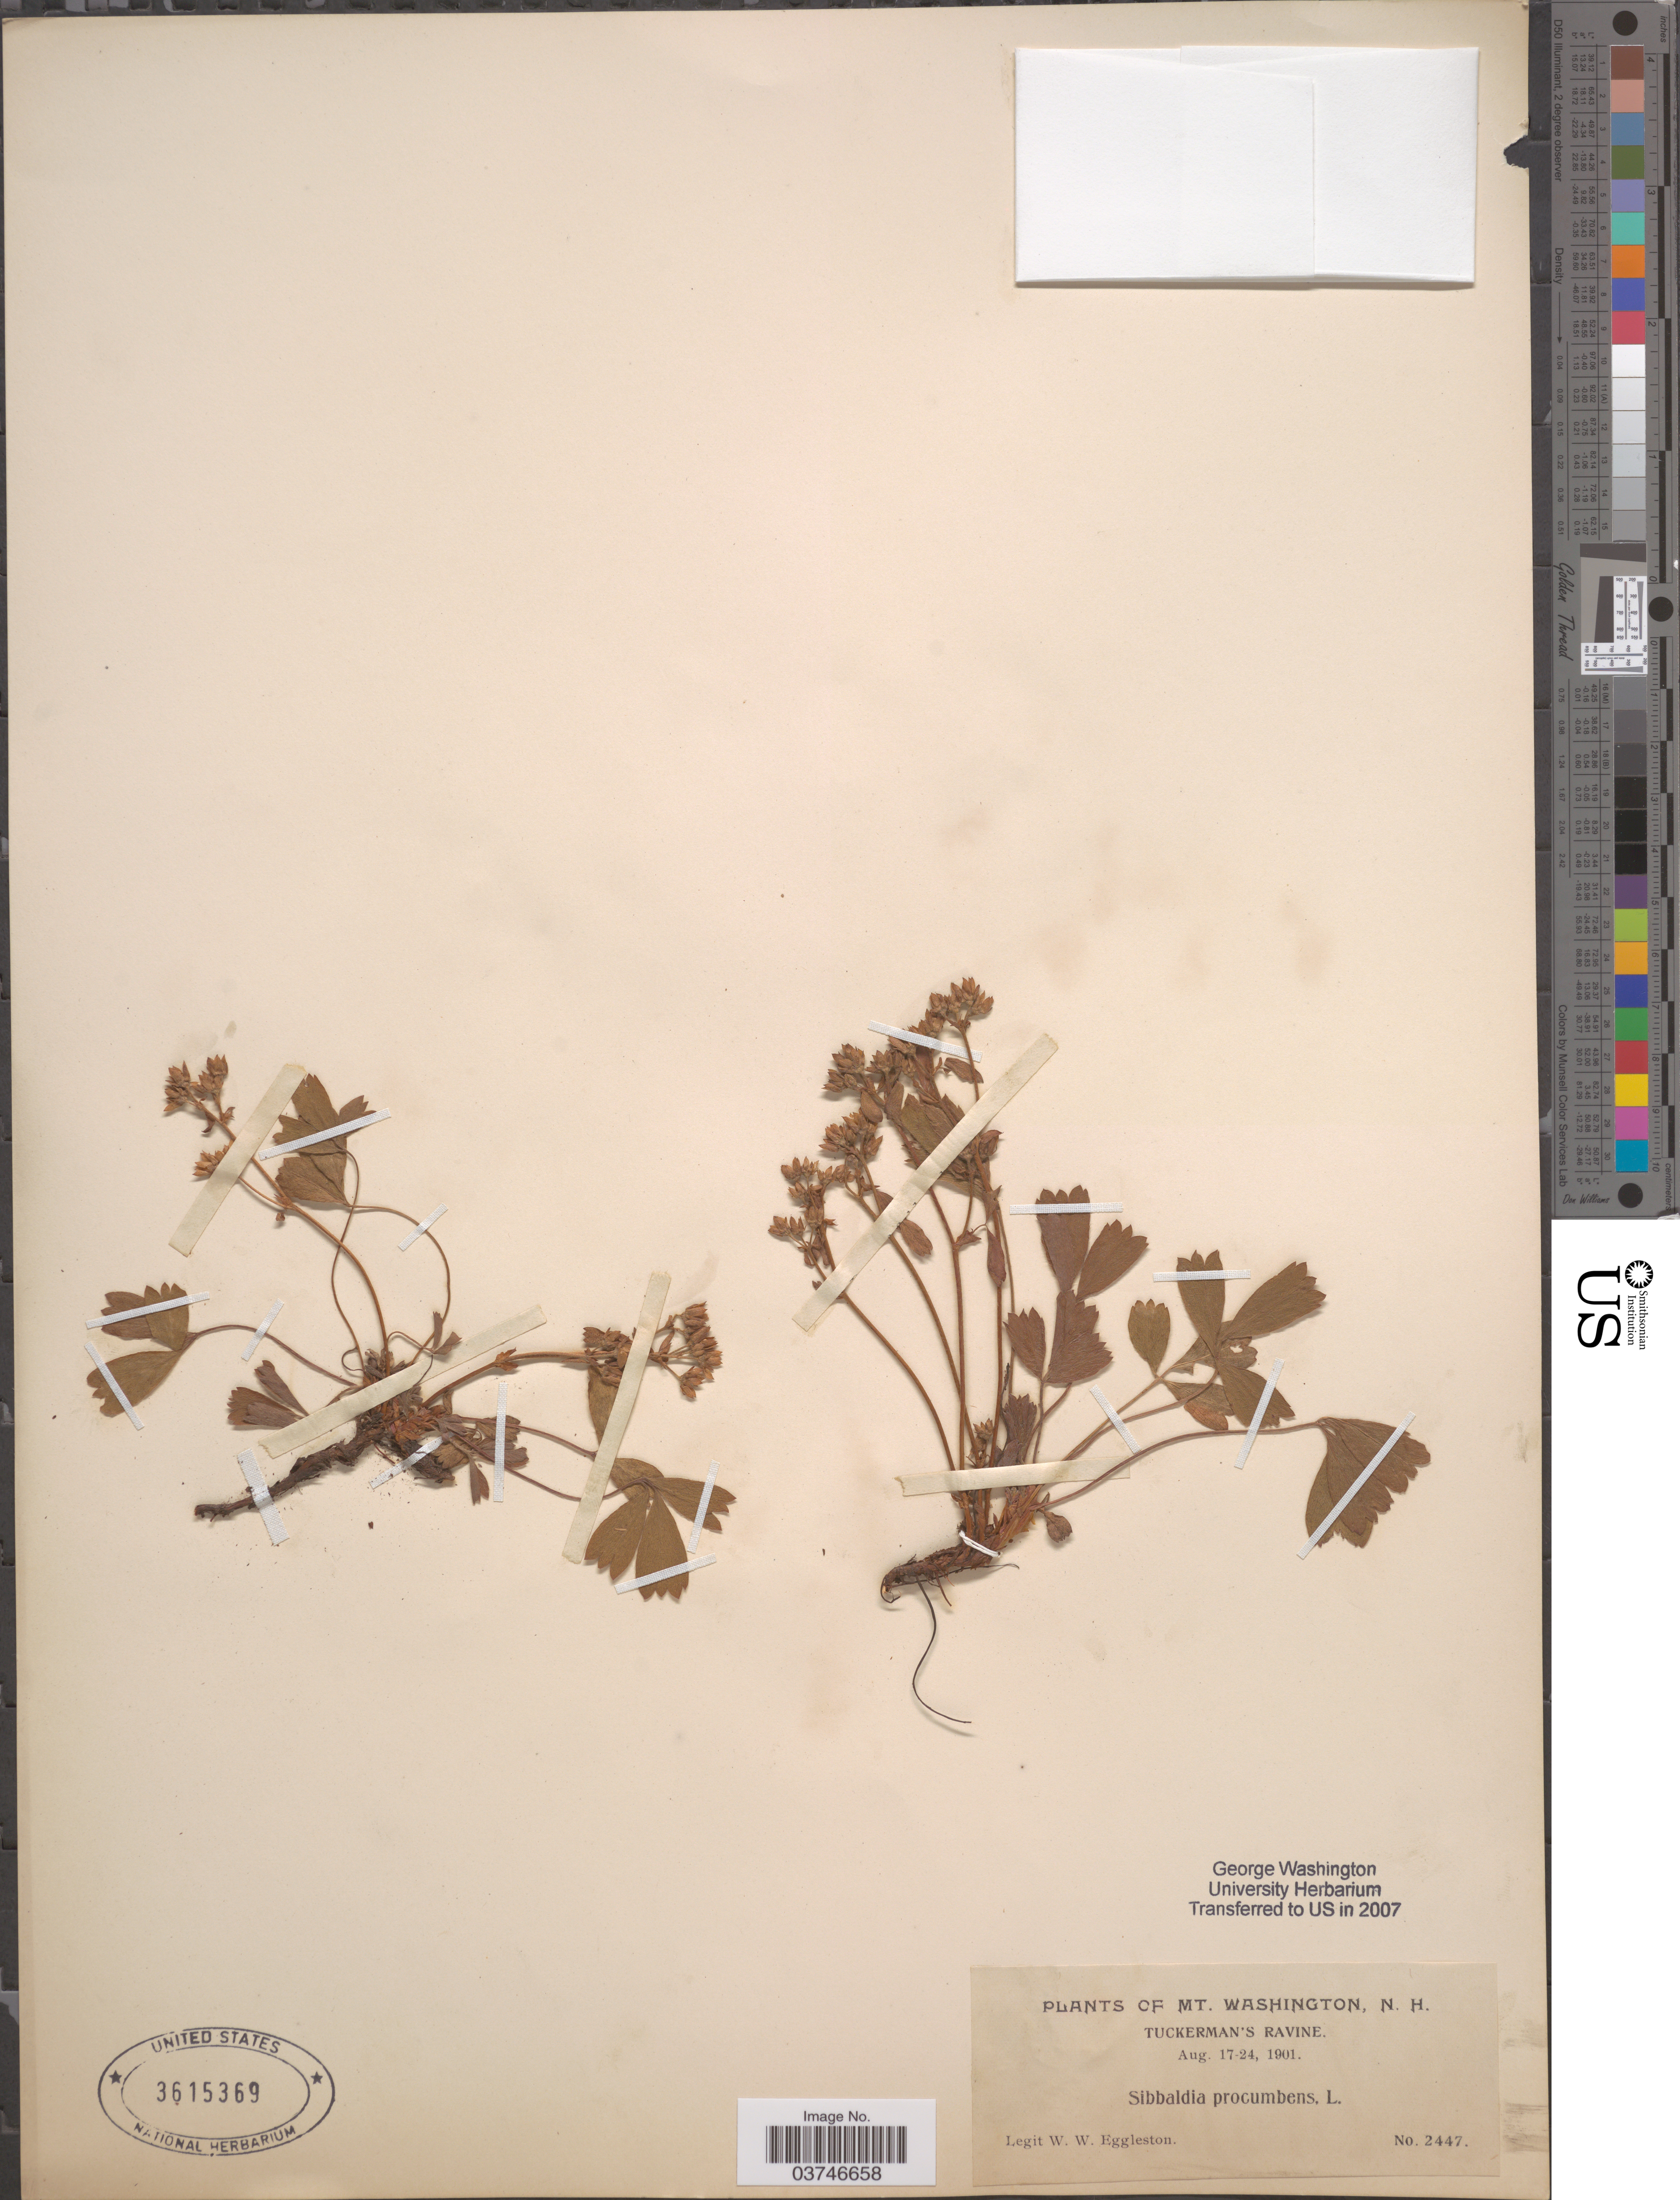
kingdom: Plantae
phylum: Tracheophyta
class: Magnoliopsida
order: Rosales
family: Rosaceae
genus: Sibbaldia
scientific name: Sibbaldia procumbens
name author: L.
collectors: W. W. Eggleston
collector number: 2447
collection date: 1901-08-17/1901-08-24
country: United States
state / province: New Hampshire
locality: Mt. Washington. Tuckerman's Ravine.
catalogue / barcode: US 3615369